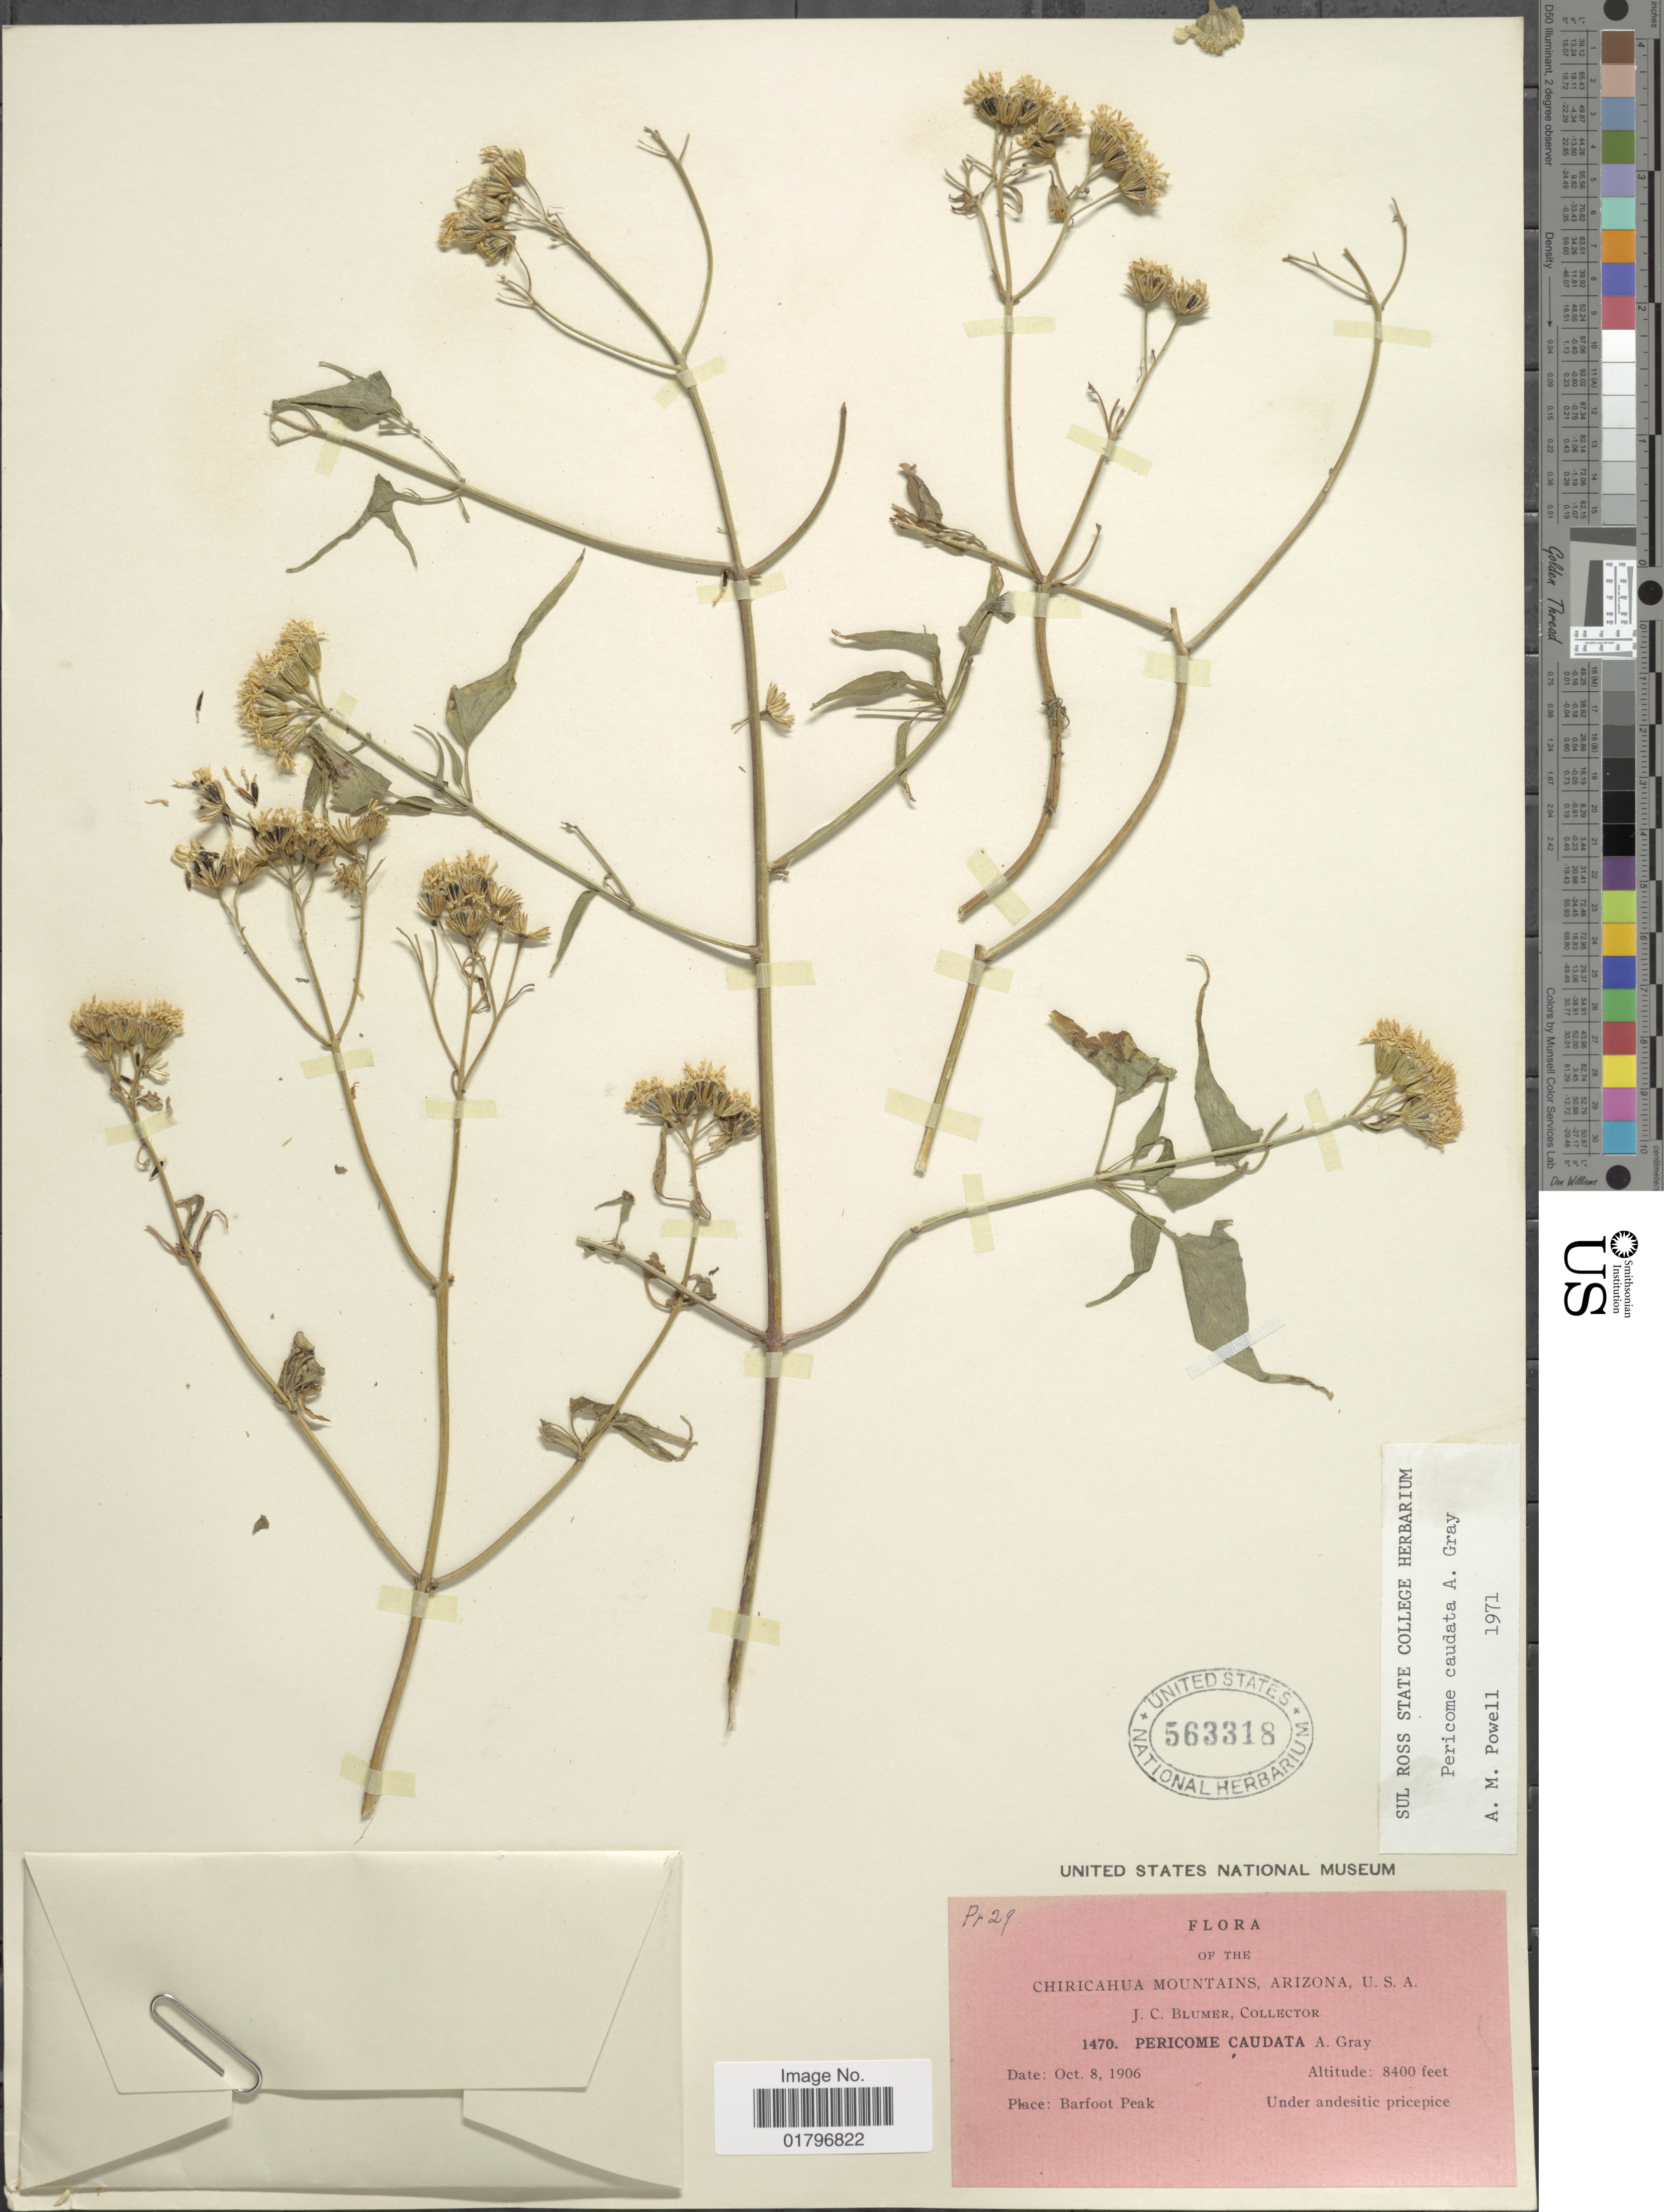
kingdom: Plantae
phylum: Tracheophyta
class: Magnoliopsida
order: Asterales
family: Asteraceae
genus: Pericome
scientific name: Pericome caudata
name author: A. Gray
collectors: J. C. Blumer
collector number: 1470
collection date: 1906-10-08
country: United States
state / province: Arizona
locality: Chiricahua Mountains, Arizona, U.S.A. Barfoot Peak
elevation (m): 2560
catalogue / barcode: US 563318